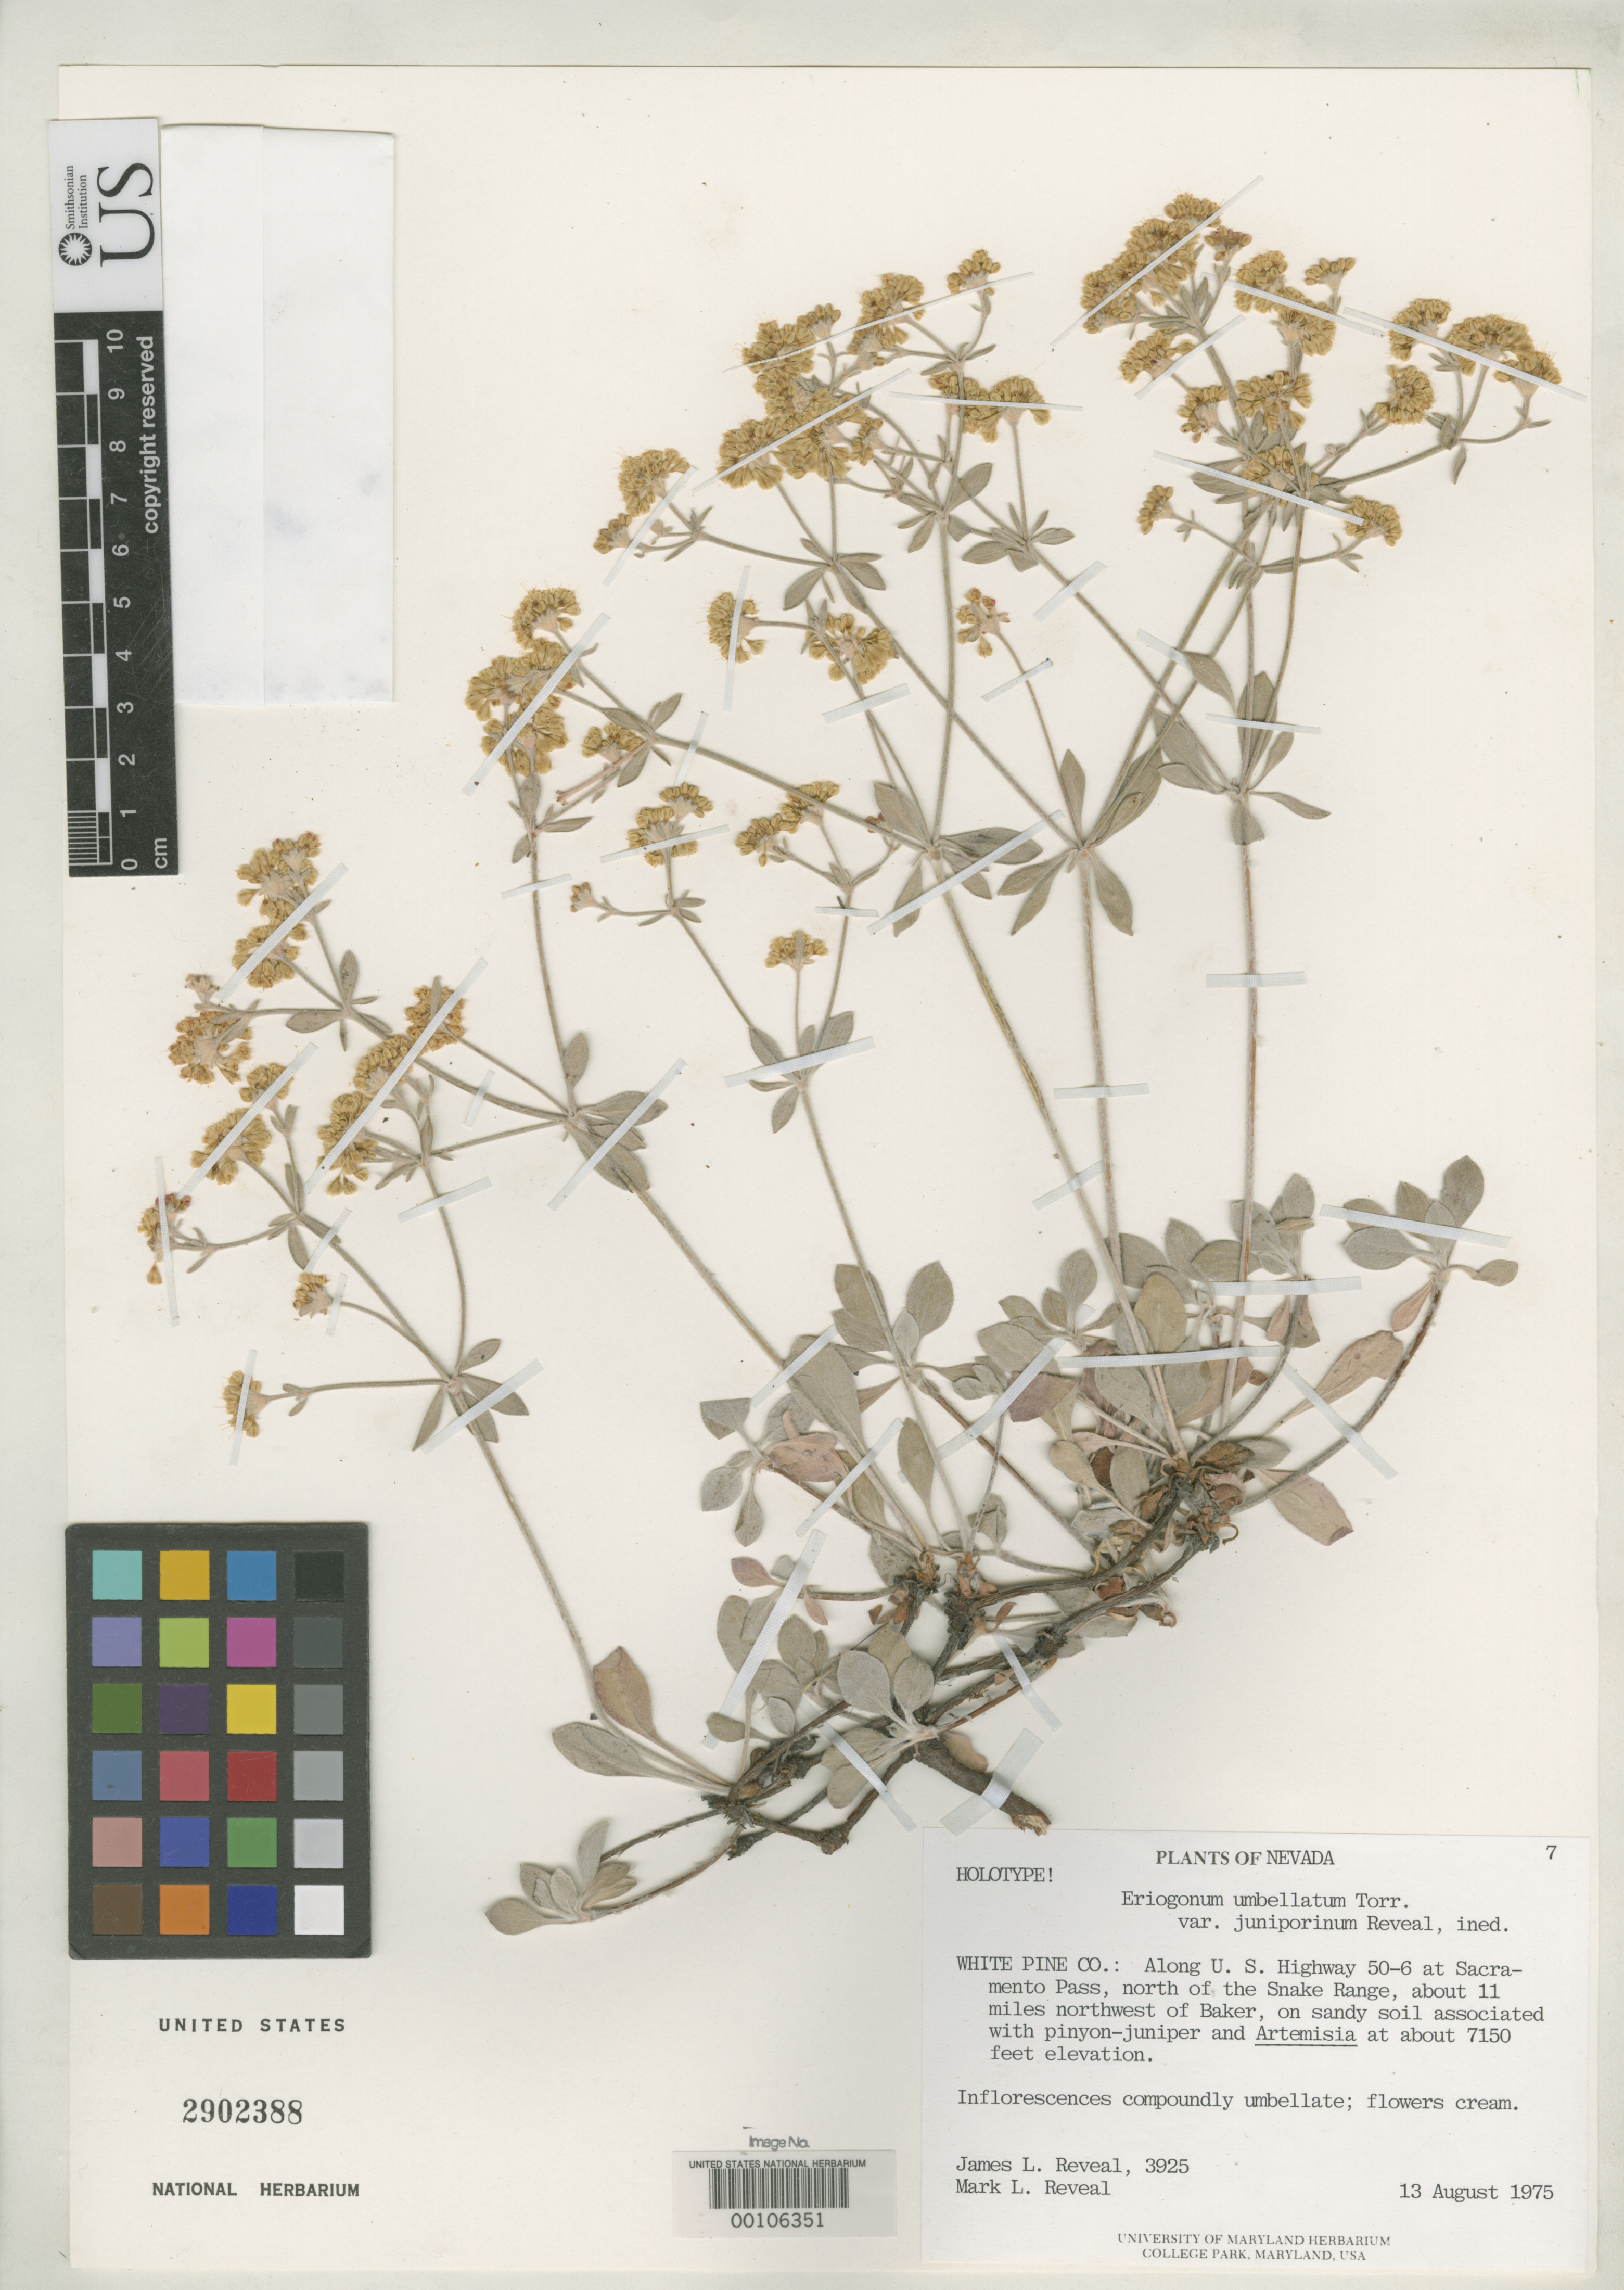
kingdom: Plantae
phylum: Tracheophyta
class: Magnoliopsida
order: Caryophyllales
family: Polygonaceae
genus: Eriogonum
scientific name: Eriogonum umbellatum var. juniporinum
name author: Reveal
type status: Holotype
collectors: J. L. Reveal & M. L. Reveal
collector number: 3925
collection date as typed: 13 Aug 1975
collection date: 1975-08-13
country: United States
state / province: Nevada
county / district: White Pine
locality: Along U.S. Hwy 50-6 at sacramento Pass, 11 mi NW of Baker; alt. ca 7150 f.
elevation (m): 2179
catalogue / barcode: US 2902388